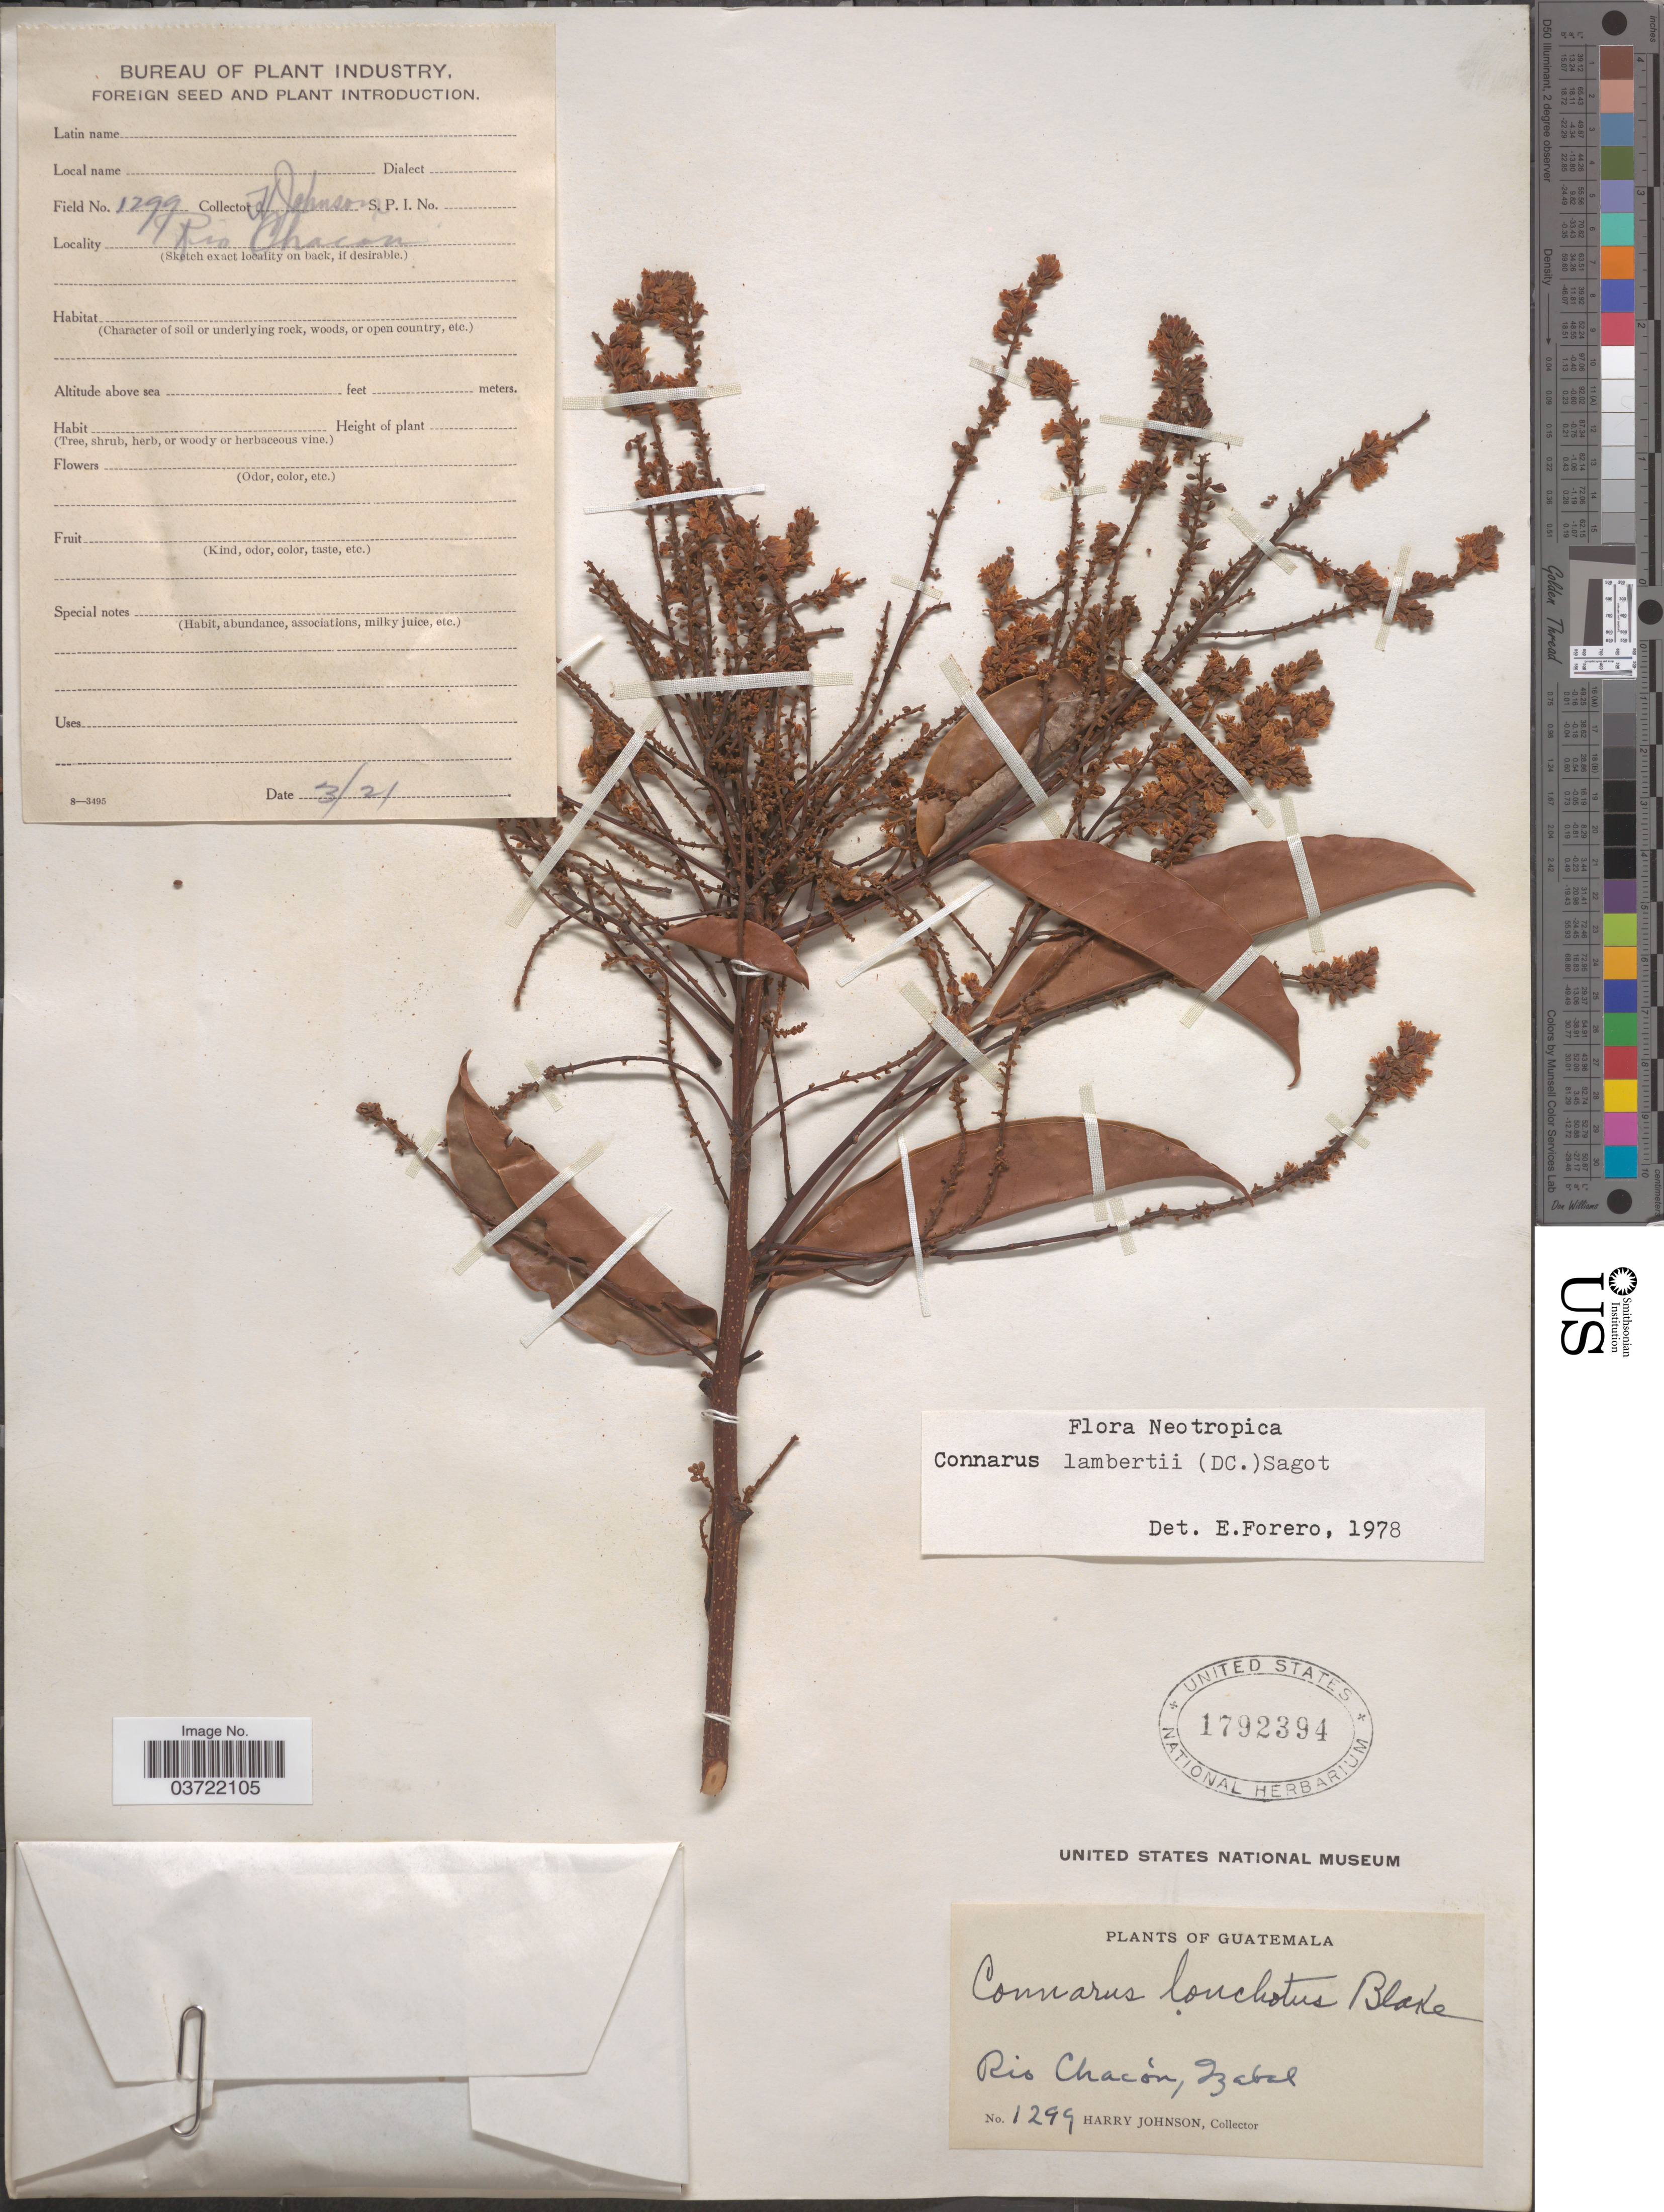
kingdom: Plantae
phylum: Tracheophyta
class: Magnoliopsida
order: Oxalidales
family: Connaraceae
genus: Connarus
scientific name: Connarus lambertii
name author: (DC.) Sagot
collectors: H. Johnson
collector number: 1299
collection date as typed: Transcribed d/m/y: /3/21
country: Guatemala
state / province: Izabal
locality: Rio Chacón.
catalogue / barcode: US 1792394